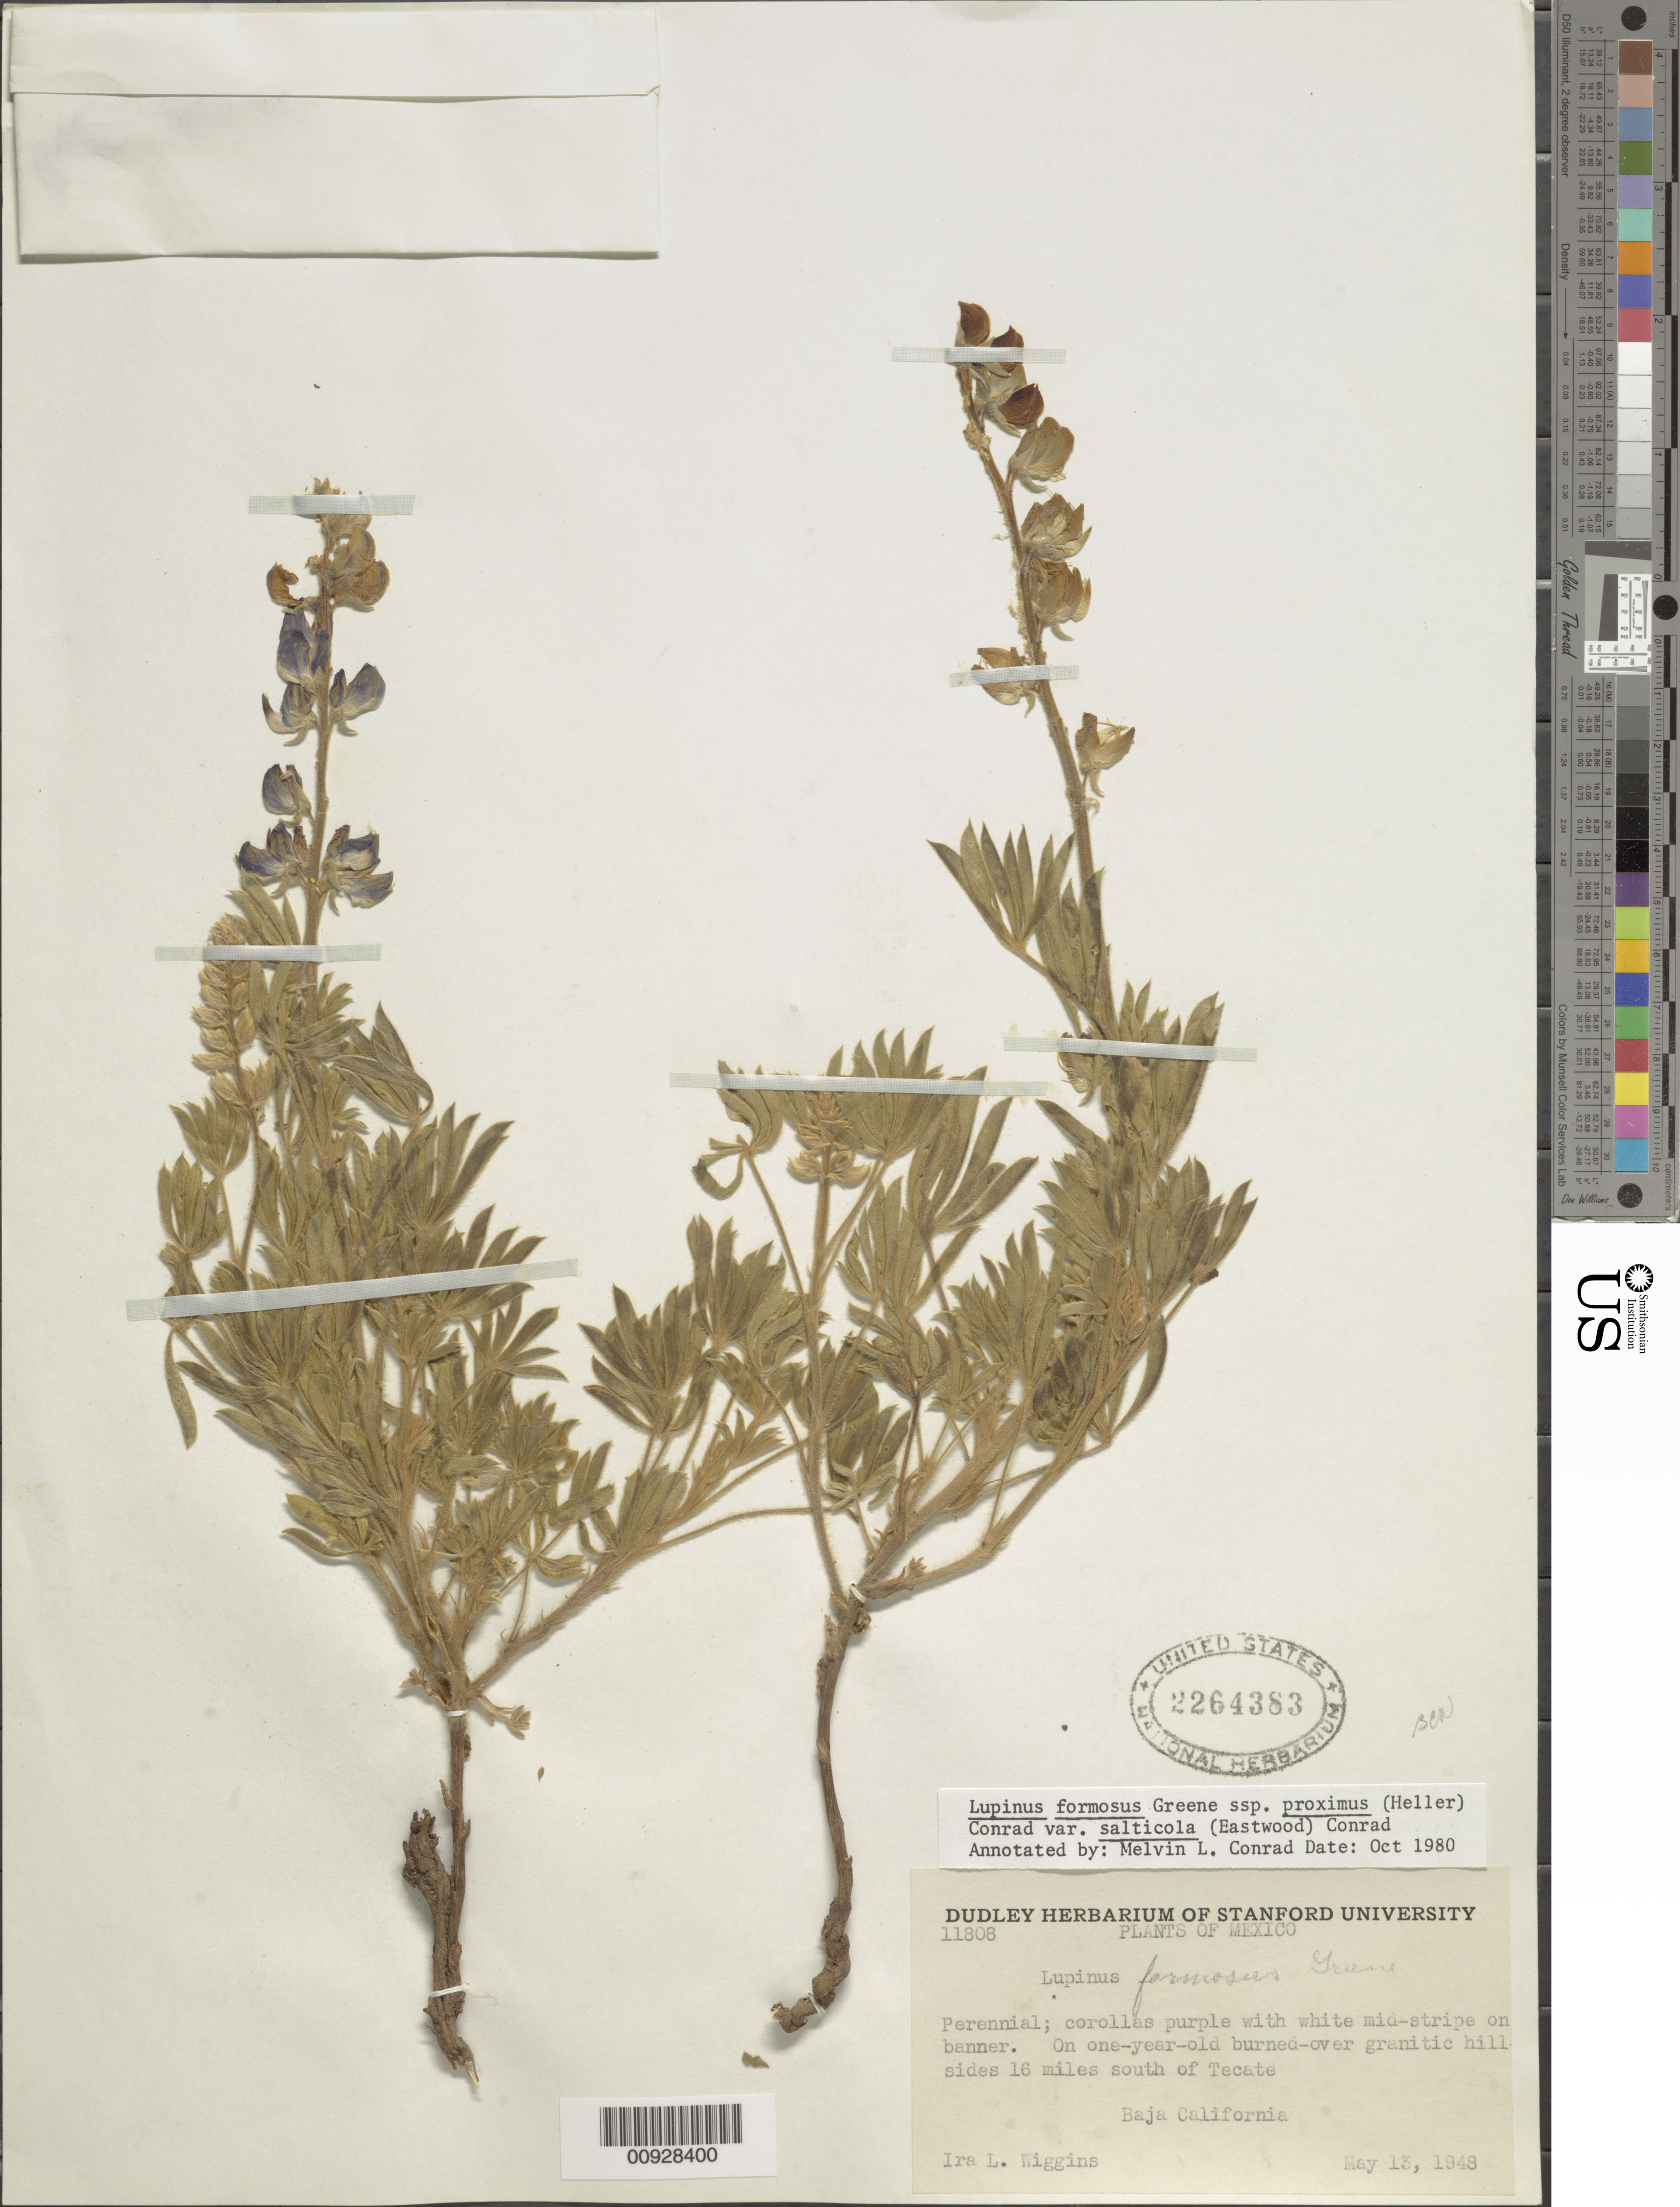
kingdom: Plantae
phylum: Tracheophyta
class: Magnoliopsida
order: Fabales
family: Fabaceae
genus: Lupinus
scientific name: Lupinus formosus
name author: Greene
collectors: I. L. Wiggins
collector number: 11808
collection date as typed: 13 May 1948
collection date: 1948-05-13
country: Mexico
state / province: Baja California Norte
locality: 16 miles south of Tecate, Baja California.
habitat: On one-year-old-burned over granitic hillsides.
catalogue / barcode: US 2264383